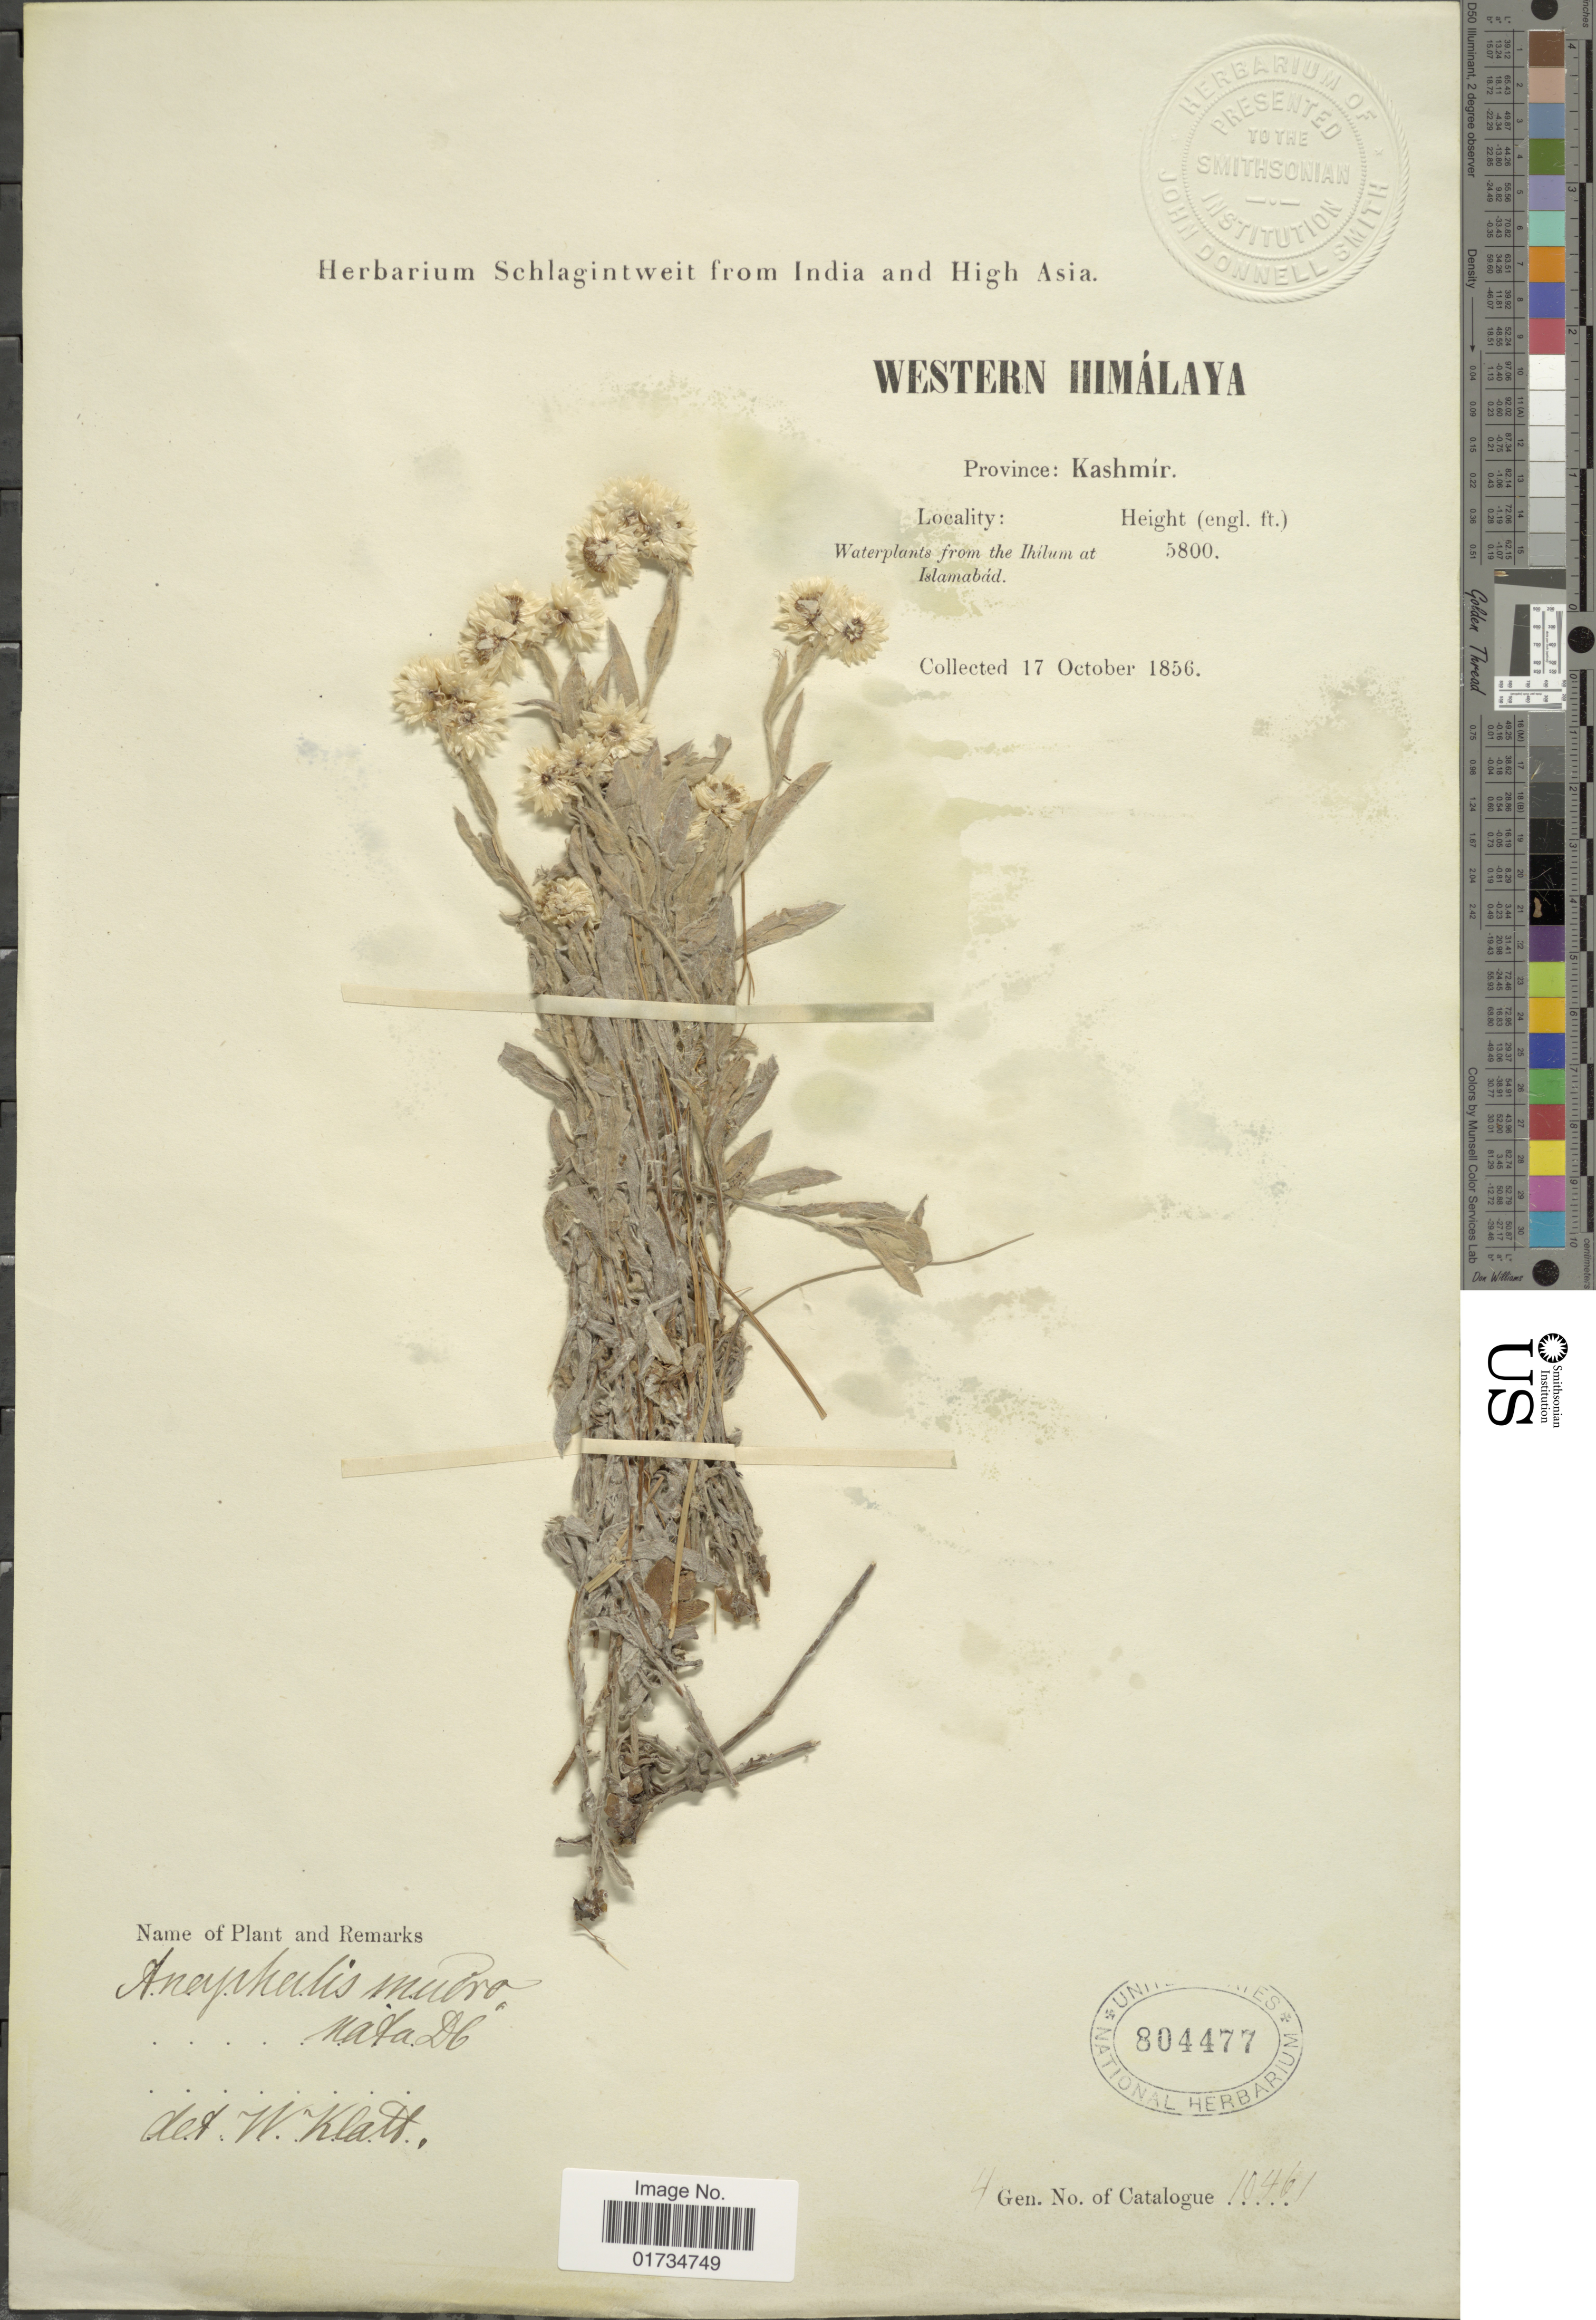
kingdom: Plantae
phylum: Tracheophyta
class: Magnoliopsida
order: Asterales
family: Asteraceae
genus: Anaphalis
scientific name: Anaphalis mucronata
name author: DC.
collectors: ex herb. Schlagintweit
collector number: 10461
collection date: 1856-10-17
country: India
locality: Western Himalaya. Province: Kashmir. Waterplants from the Ihilum at Islamabad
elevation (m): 1768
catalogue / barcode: US 804477